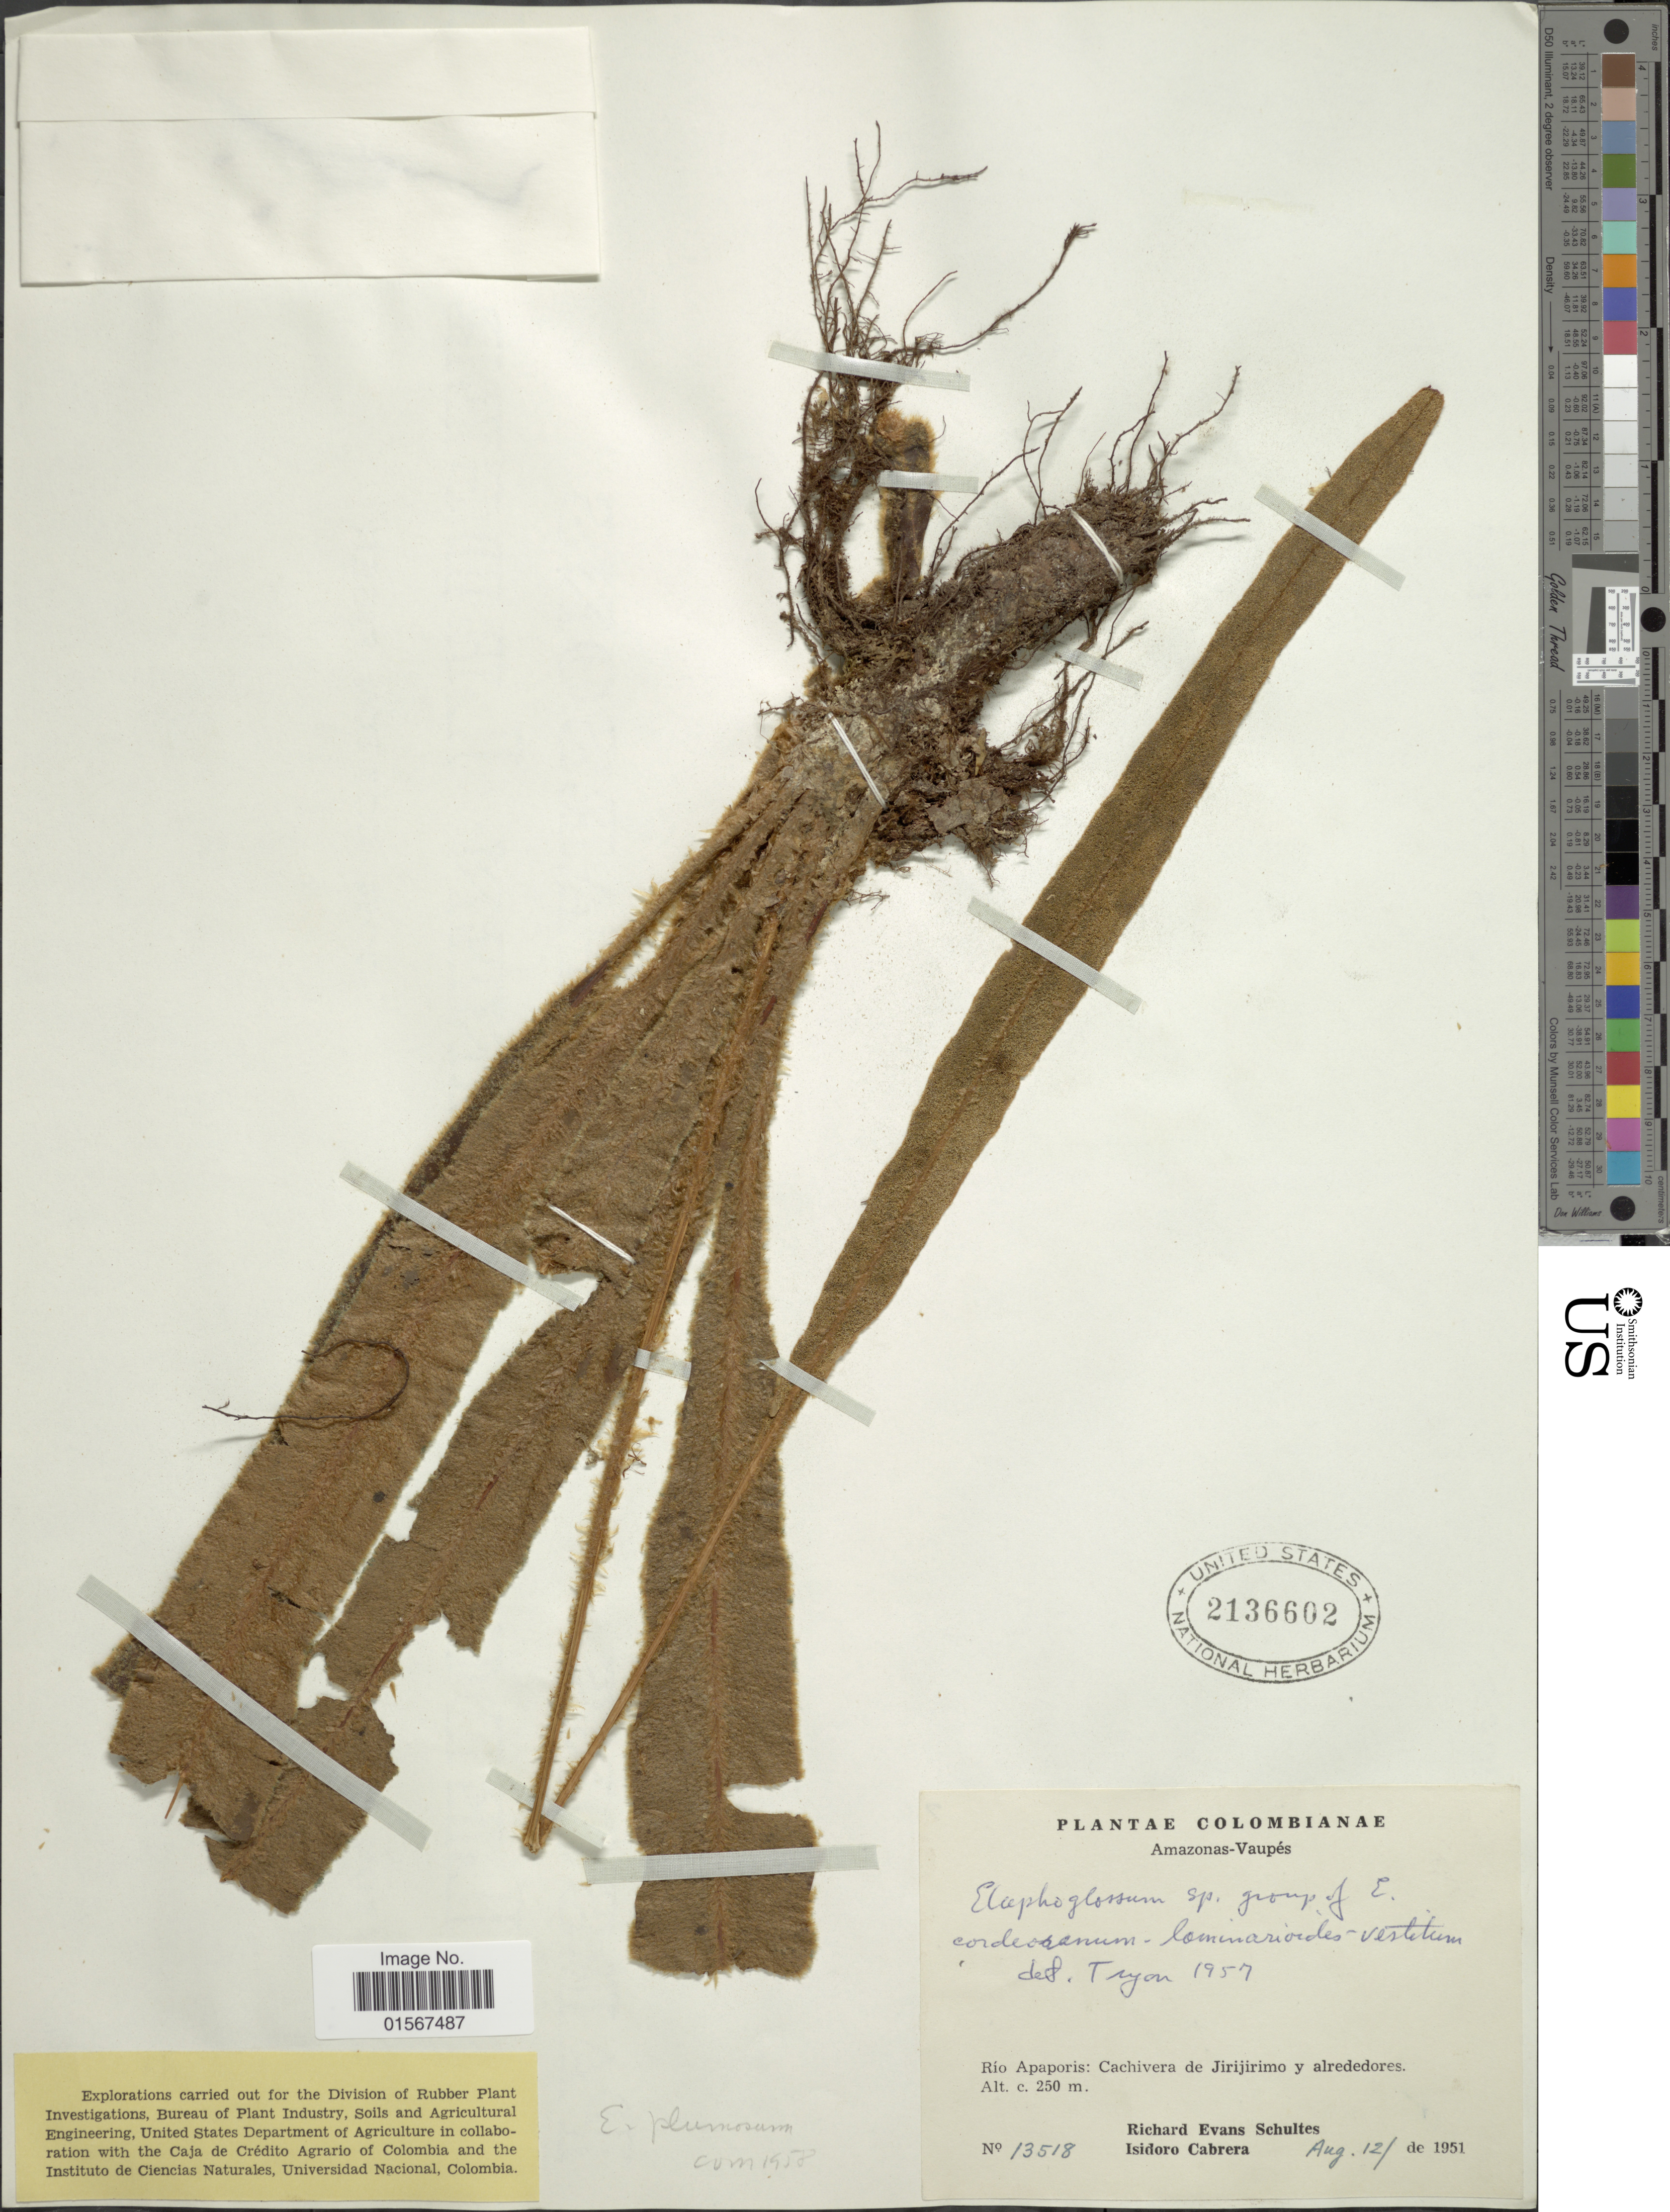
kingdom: Plantae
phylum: Tracheophyta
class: Polypodiopsida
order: Polypodiales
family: Dryopteridaceae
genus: Elaphoglossum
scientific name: Elaphoglossum plumosum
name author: (Fée) T. Moore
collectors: R. E. Schultes & I. Cabrera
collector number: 13518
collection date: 1951-08-21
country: Colombia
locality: Colombianae, Amazonas-Vaupes, Río Apaporis: Cachivera de Jirijirimo y alrededores.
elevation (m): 250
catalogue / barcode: US 2136602